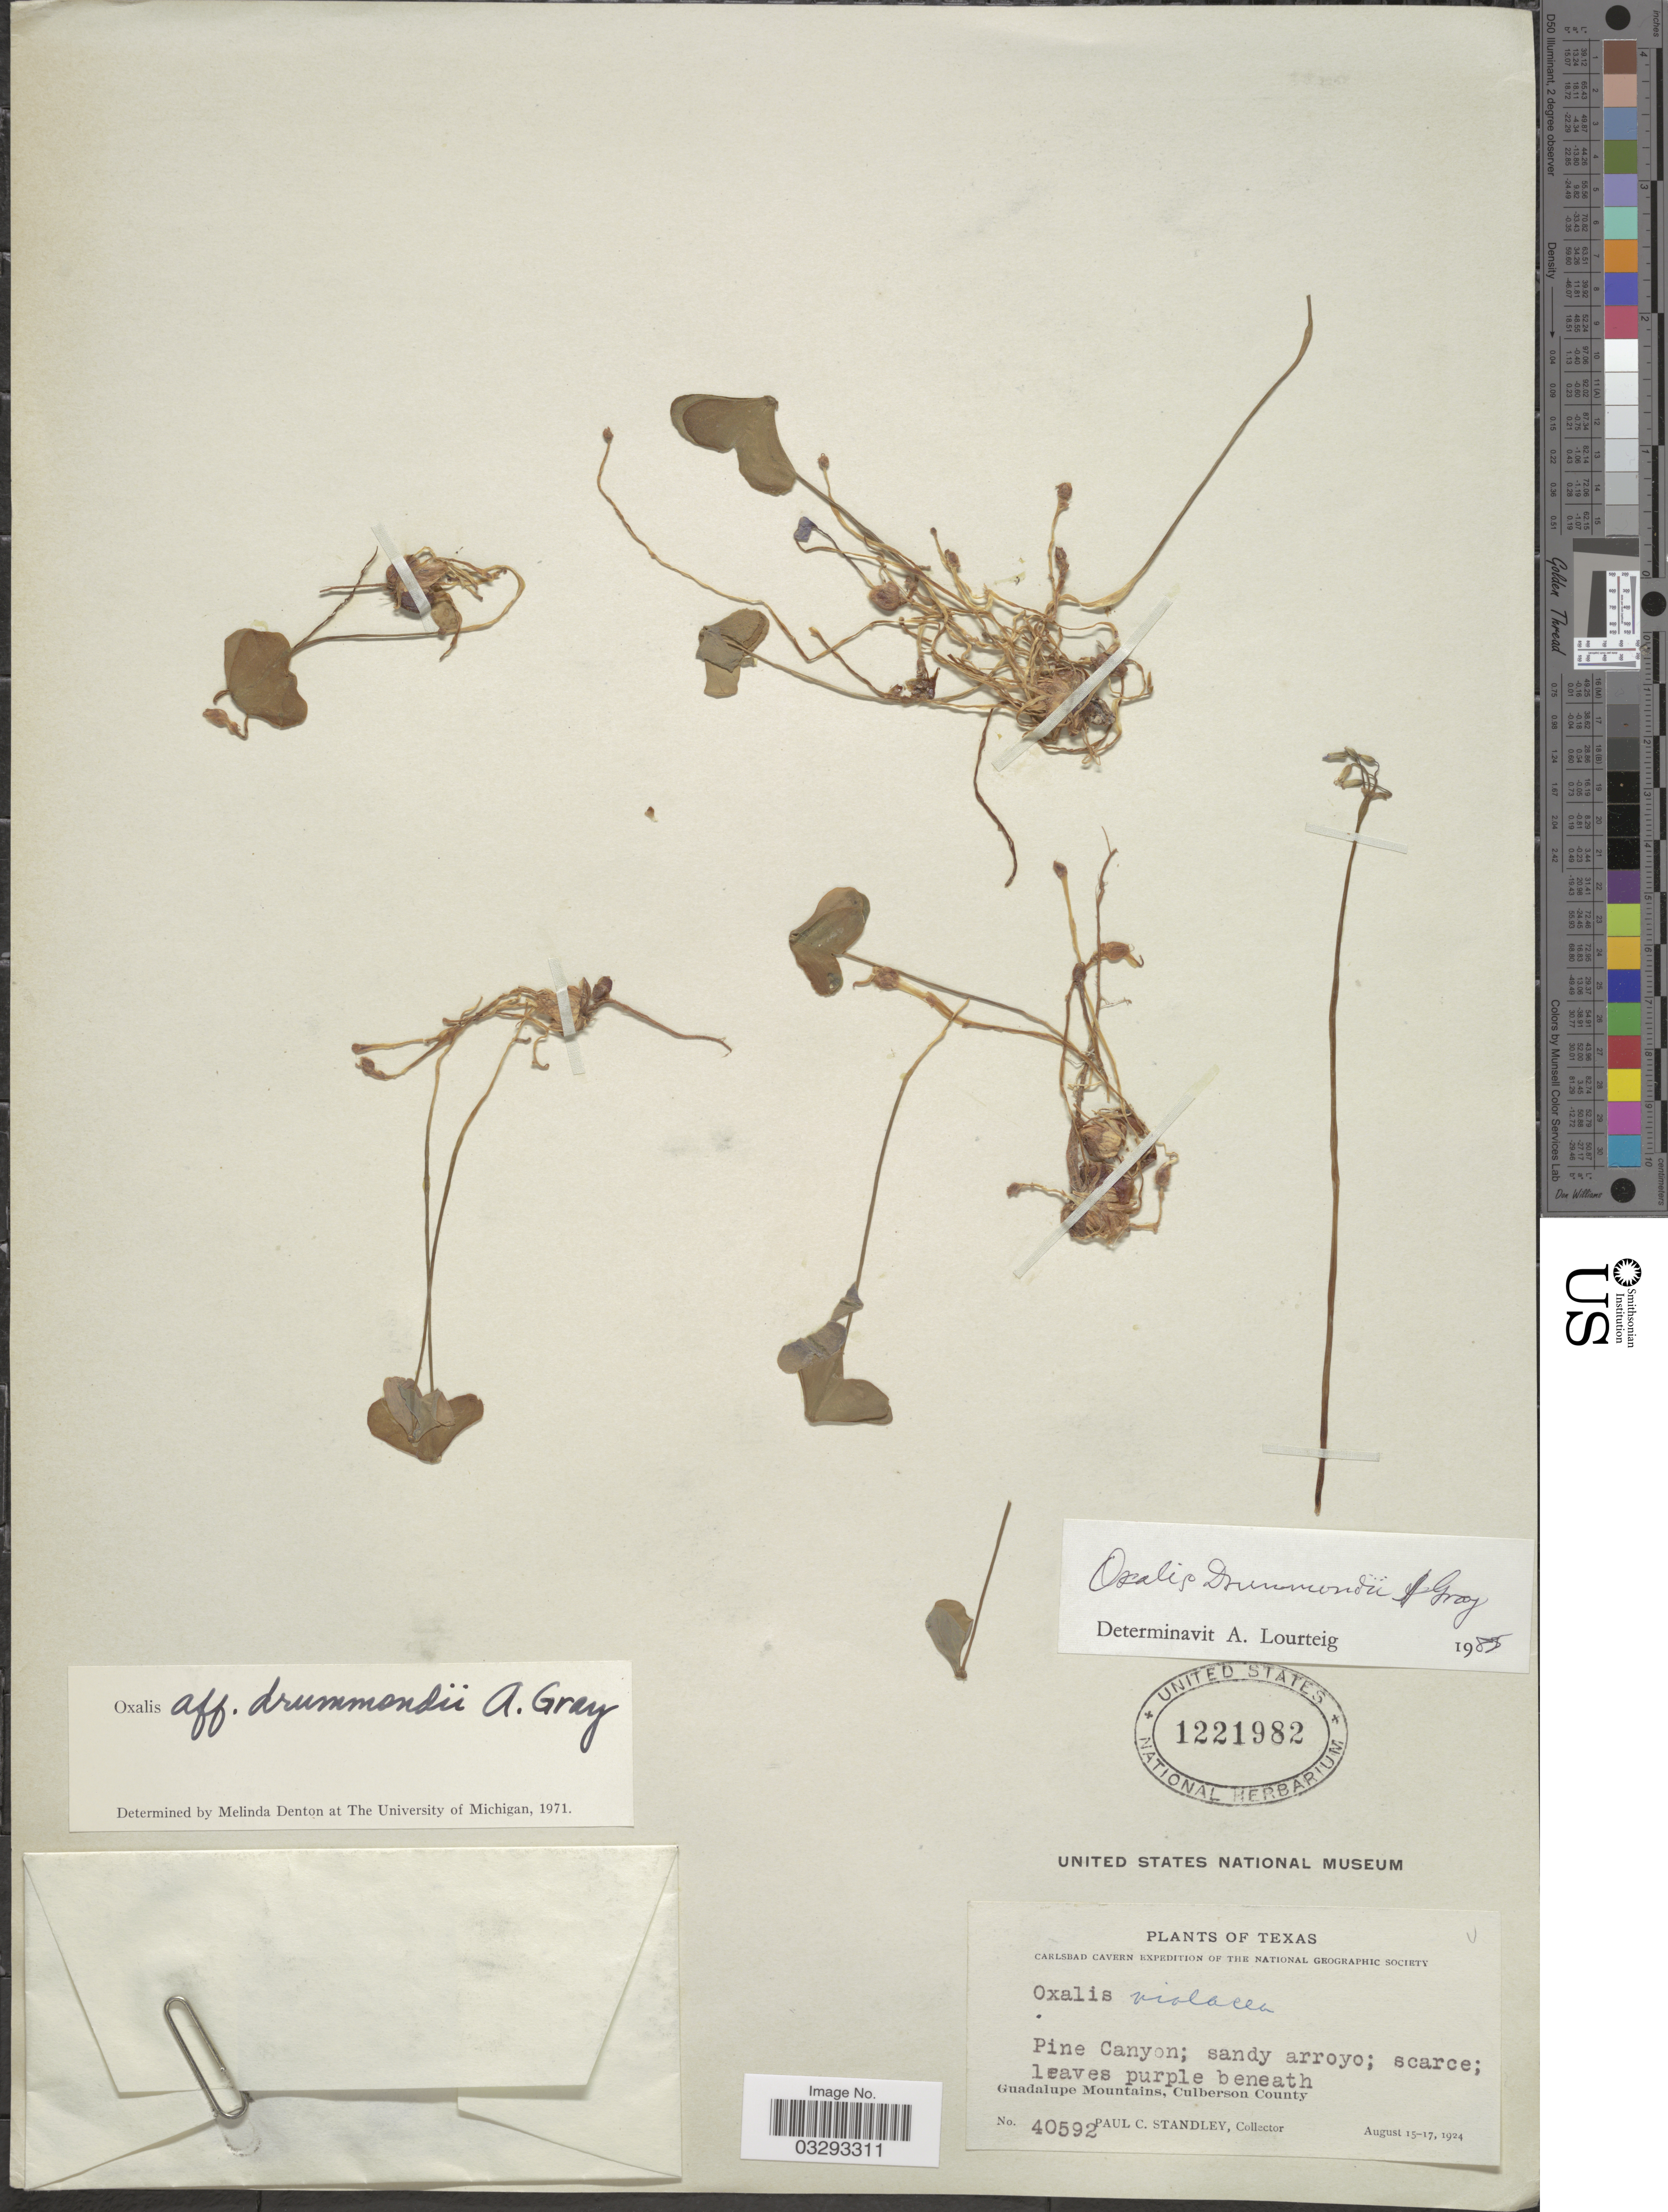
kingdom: Plantae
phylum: Tracheophyta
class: Magnoliopsida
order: Oxalidales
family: Oxalidaceae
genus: Oxalis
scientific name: Oxalis drummondii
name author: A. Gray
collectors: P. C. Standley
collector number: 40592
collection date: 1924-08-15/1924-08-17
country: United States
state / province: Texas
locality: Pine Canyon. Guadalupe Mountains, Culberson County.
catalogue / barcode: US 1221982